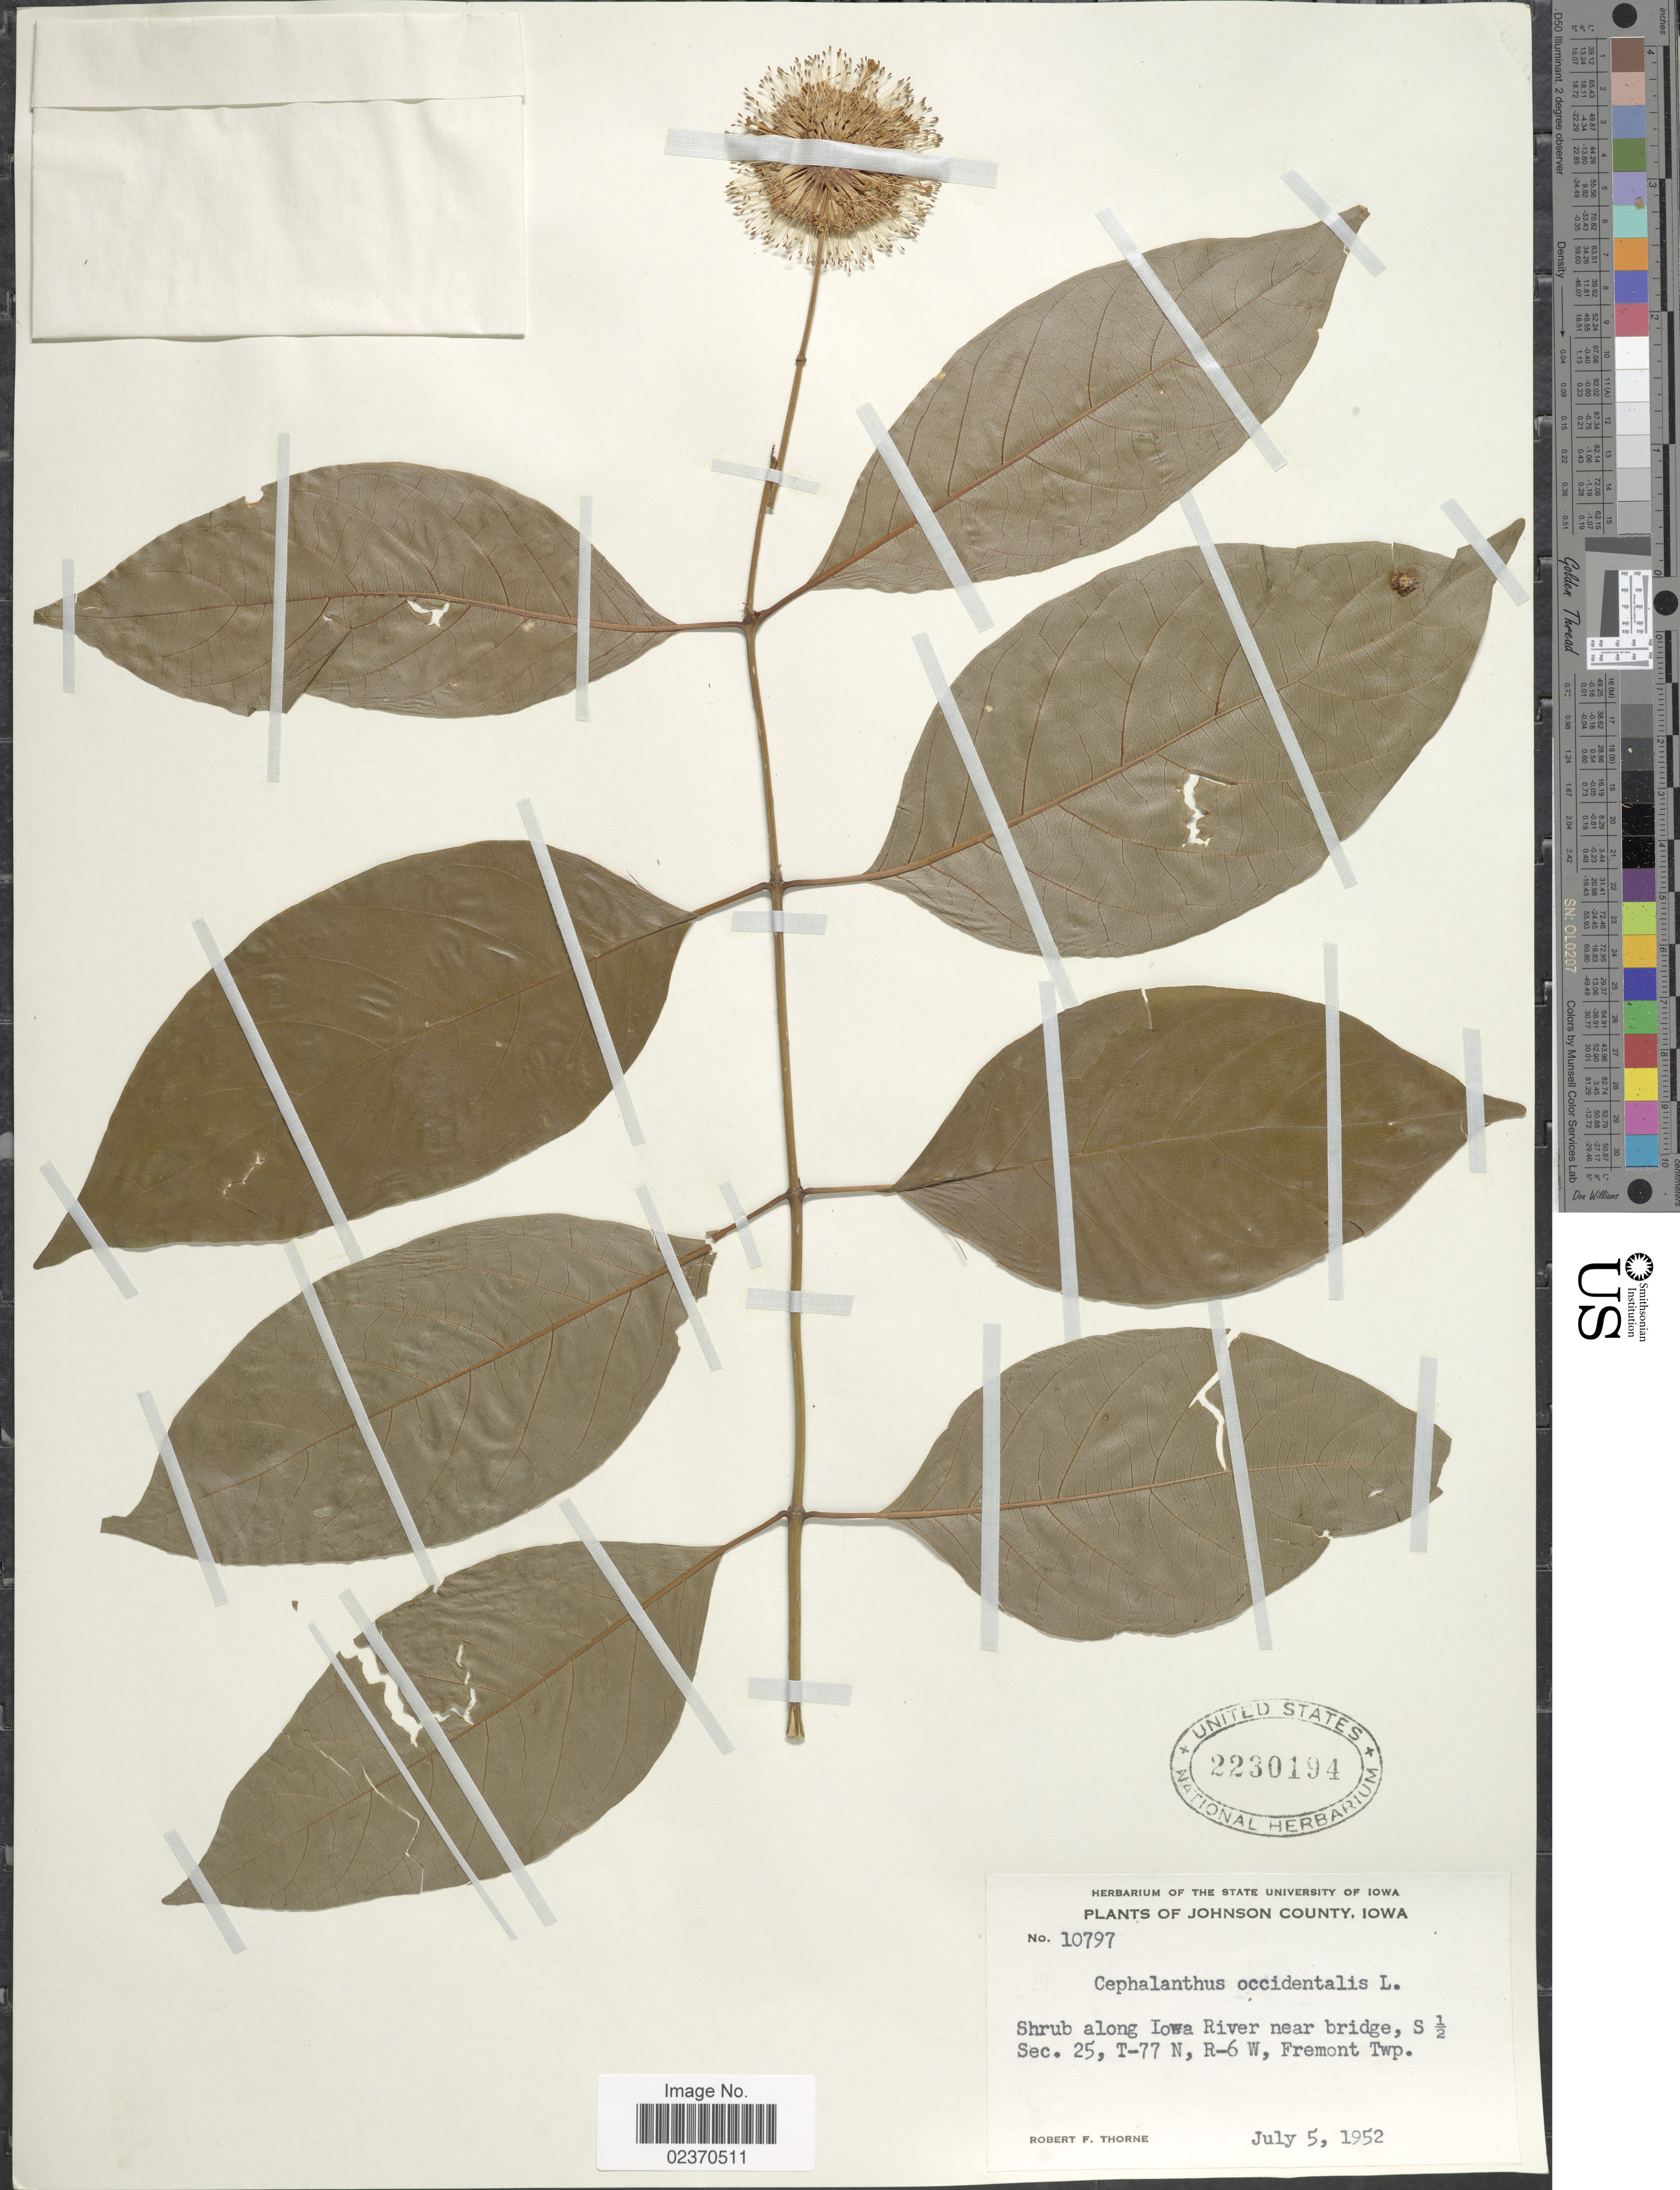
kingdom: Plantae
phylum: Tracheophyta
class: Magnoliopsida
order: Gentianales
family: Rubiaceae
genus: Cephalanthus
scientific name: Cephalanthus occidentalis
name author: L.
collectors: R. F. Thorne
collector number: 10797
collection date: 1952-07-05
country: United States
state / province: Iowa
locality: Johnson County. Shrub along Iowa River near bridge, S ½ Sec. 25, T-77N, R-6W, Fremont Twp.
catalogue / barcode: US 2230194